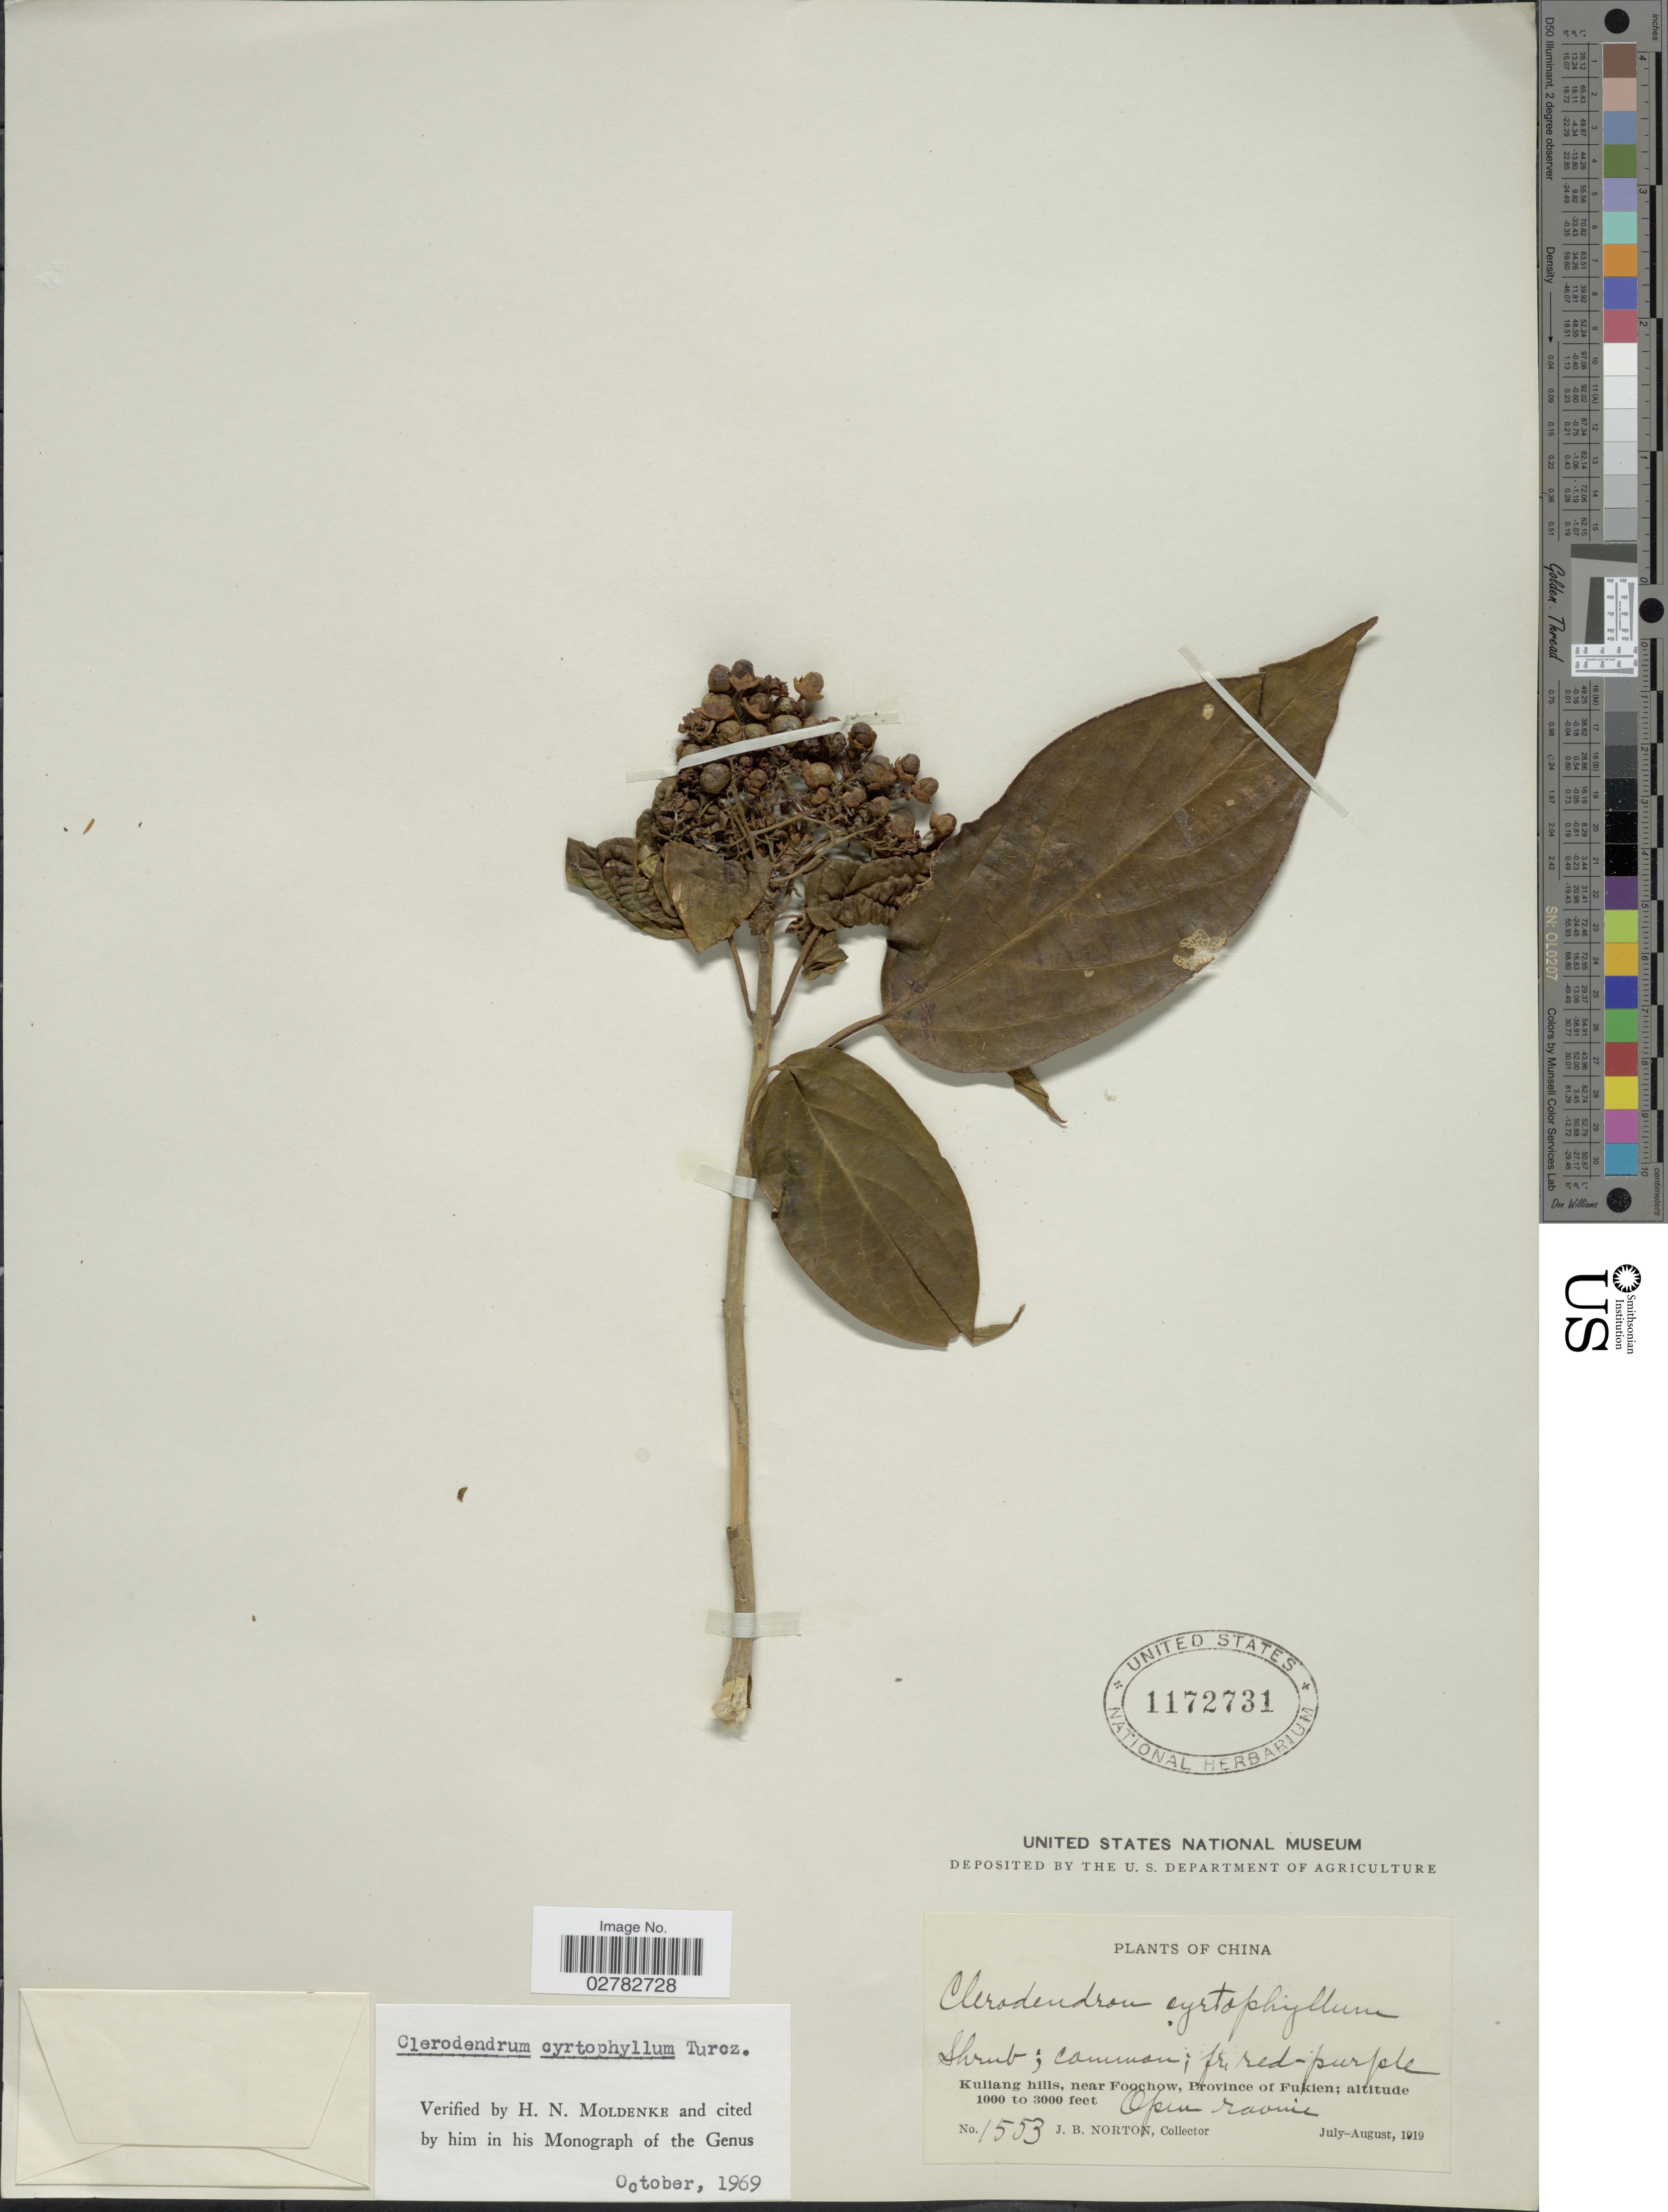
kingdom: Plantae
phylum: Tracheophyta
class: Magnoliopsida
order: Lamiales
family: Lamiaceae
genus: Clerodendrum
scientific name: Clerodendrum cyrtophyllum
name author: Turcz.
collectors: J. B. Norton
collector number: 1553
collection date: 1919-07/1919-08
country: China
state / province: Fujian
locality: Kuliang hills, near Foochow, Province of Fukien.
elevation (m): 305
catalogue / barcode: US 1172731